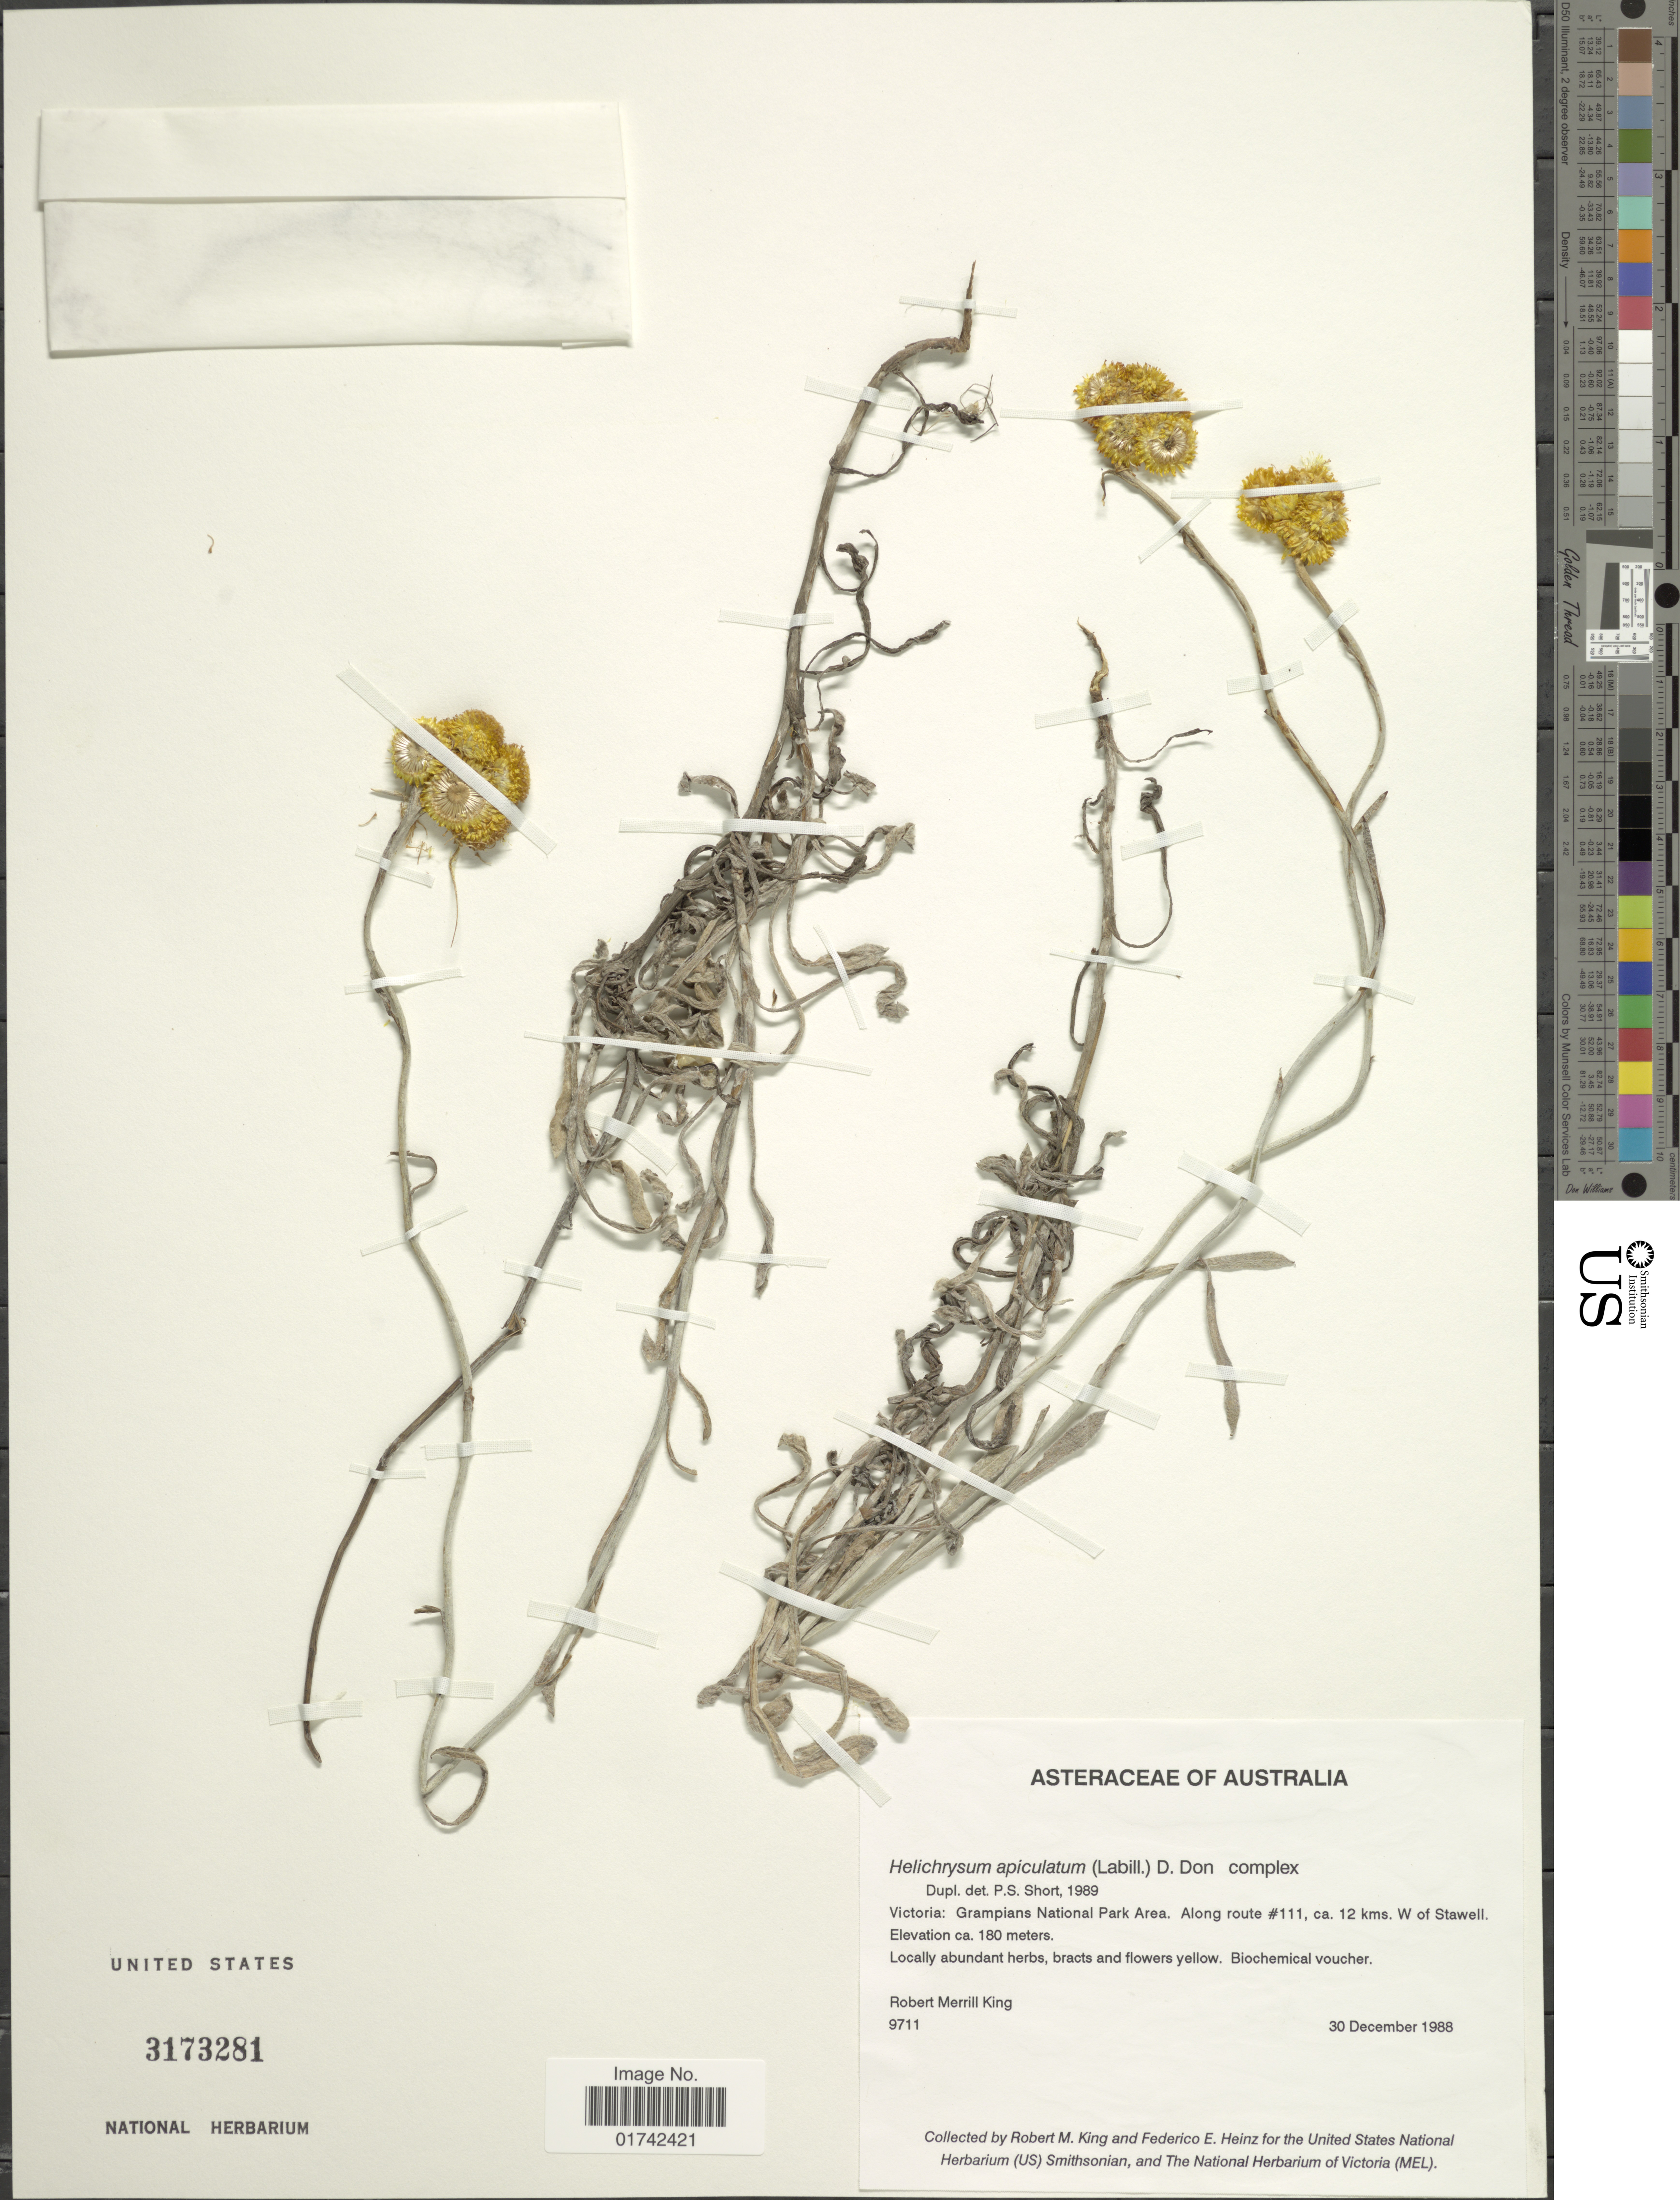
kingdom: Plantae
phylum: Tracheophyta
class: Magnoliopsida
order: Asterales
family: Asteraceae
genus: Helichrysum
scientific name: Helichrysum apiculatum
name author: (Labill.) D. Don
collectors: R. M. King & F. Heinz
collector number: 9711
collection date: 1988-12-30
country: Australia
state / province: Victoria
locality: Victoria, Grampians National Par Area, along route #111, ca 12 km W of Stawell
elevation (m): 180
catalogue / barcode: US 3173281